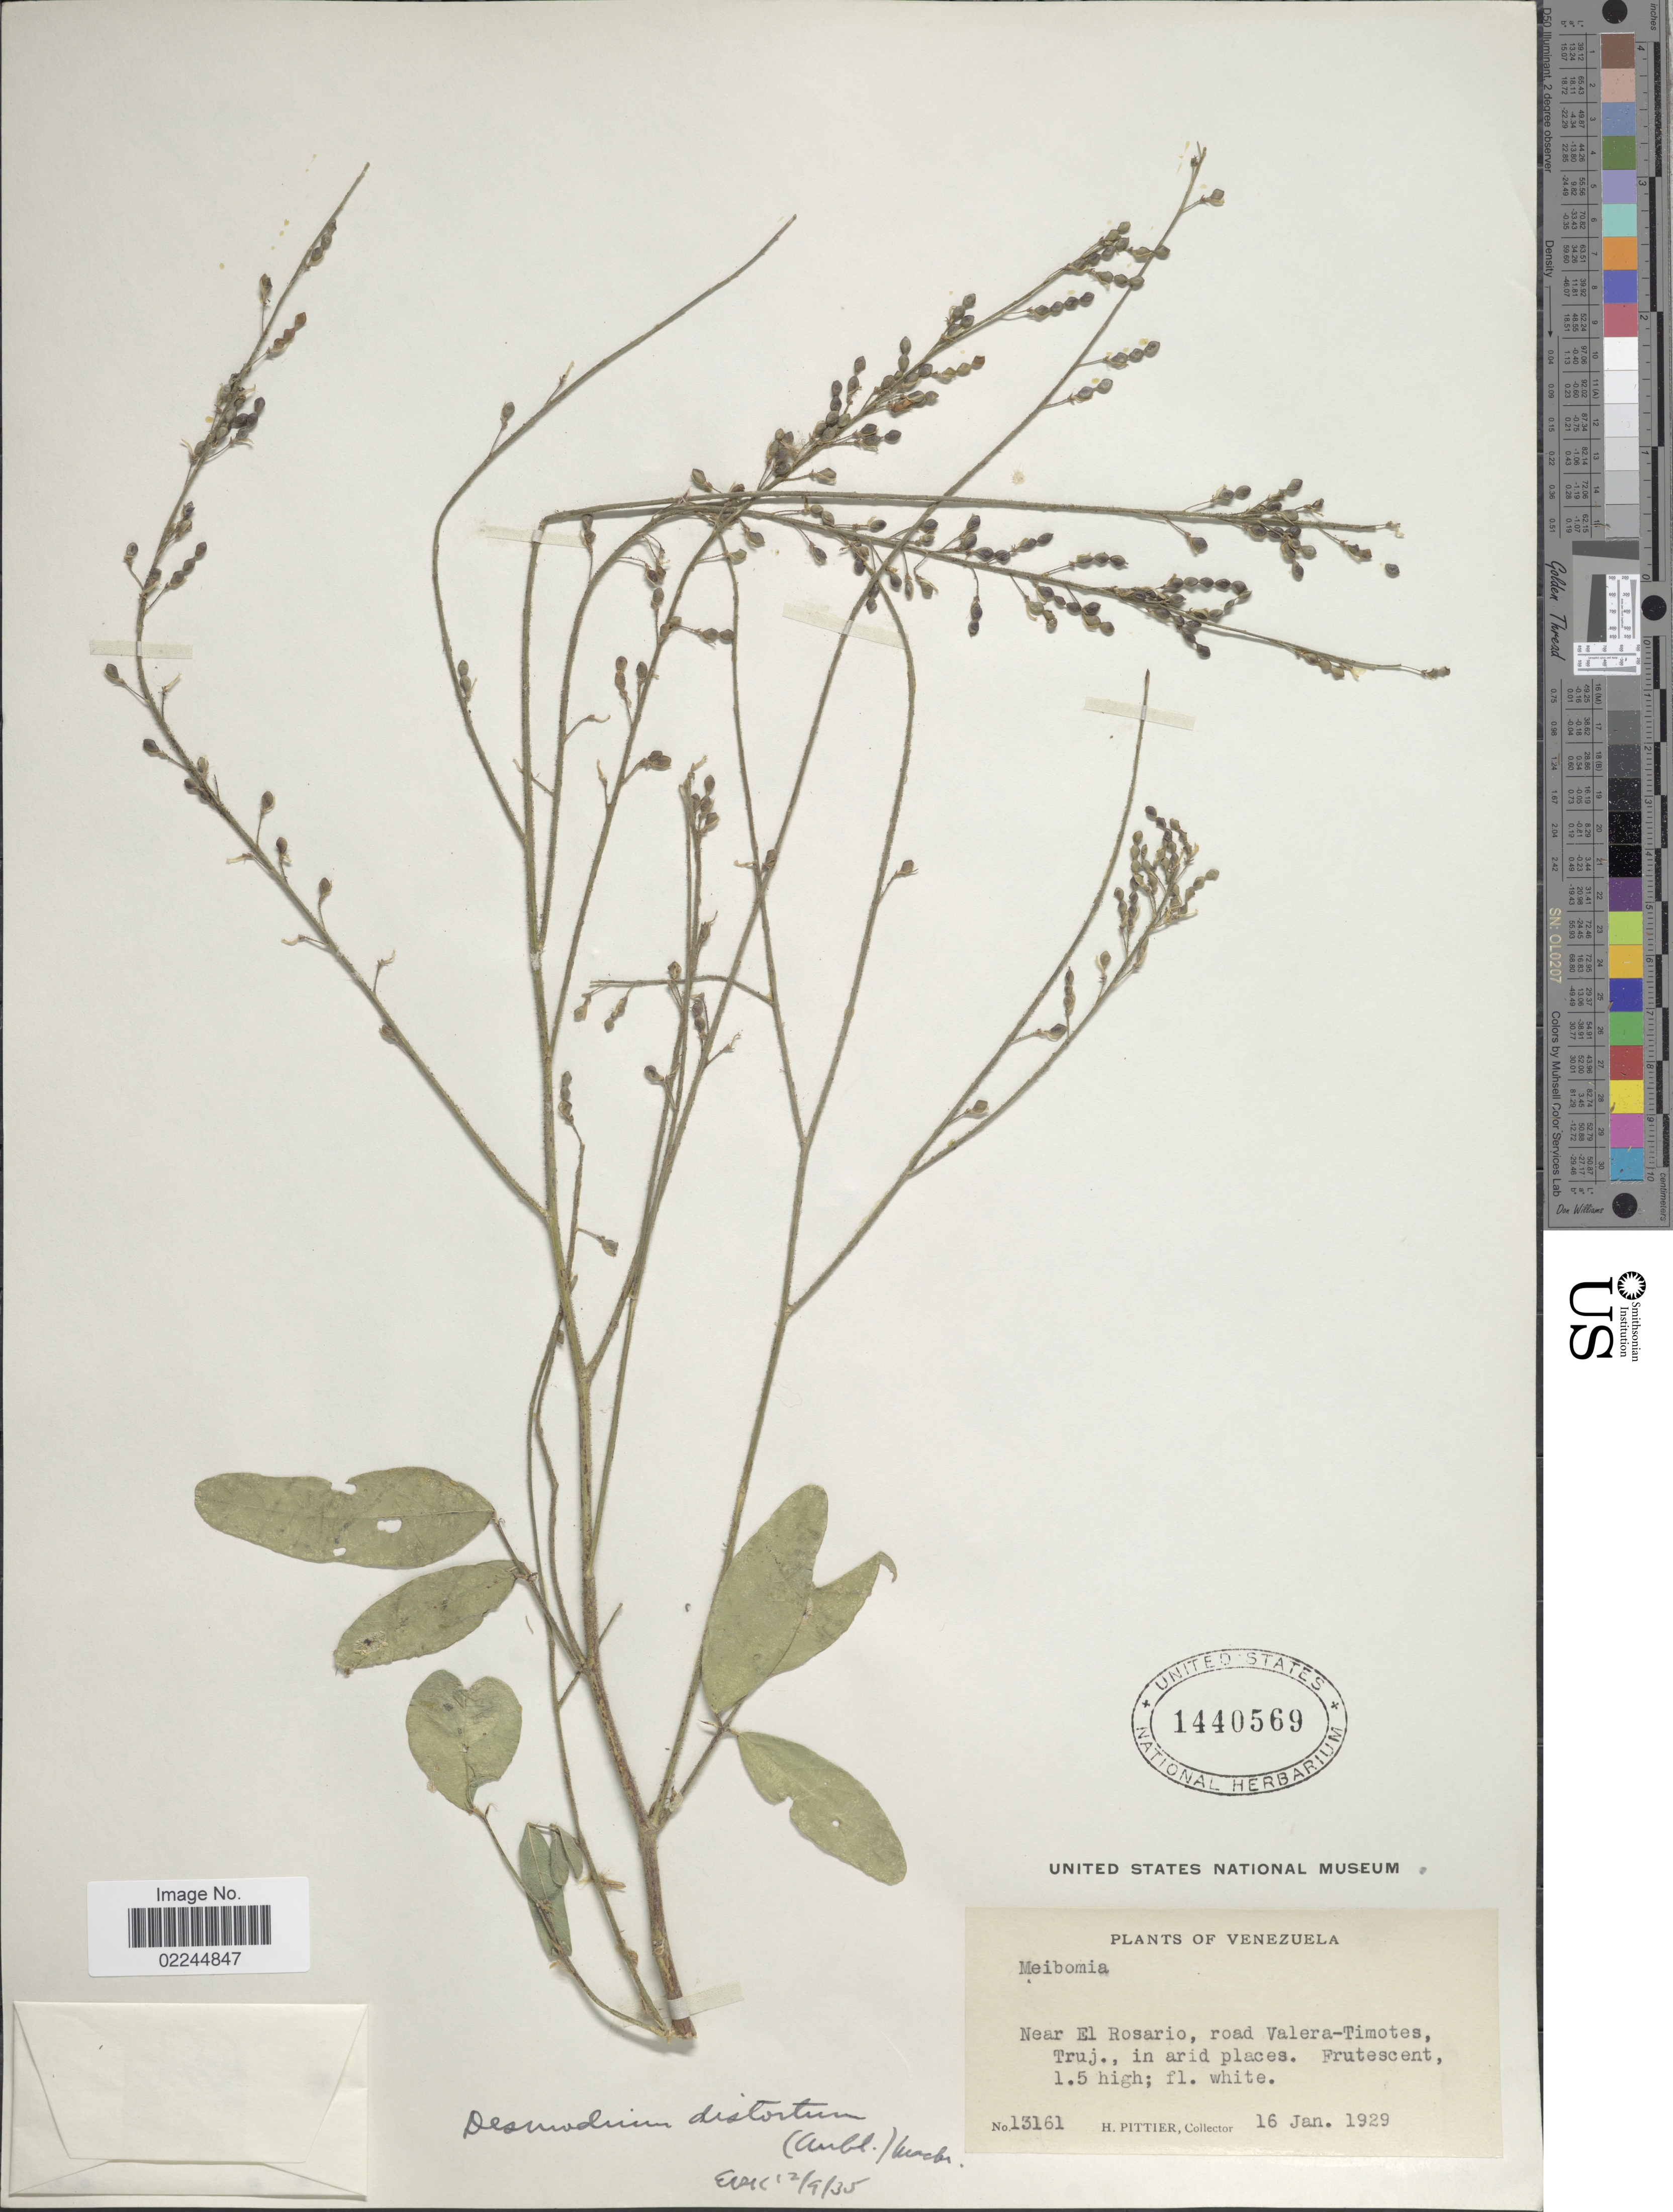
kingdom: Plantae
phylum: Tracheophyta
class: Magnoliopsida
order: Fabales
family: Fabaceae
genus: Desmodium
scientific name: Desmodium distortum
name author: (Aubl.) J.F. Macbr.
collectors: H. F. Pittier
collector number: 13161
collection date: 1929-01-16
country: Venezuela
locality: Near El Rosario, road Valera-Timotes, Truj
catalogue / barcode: US 1440569